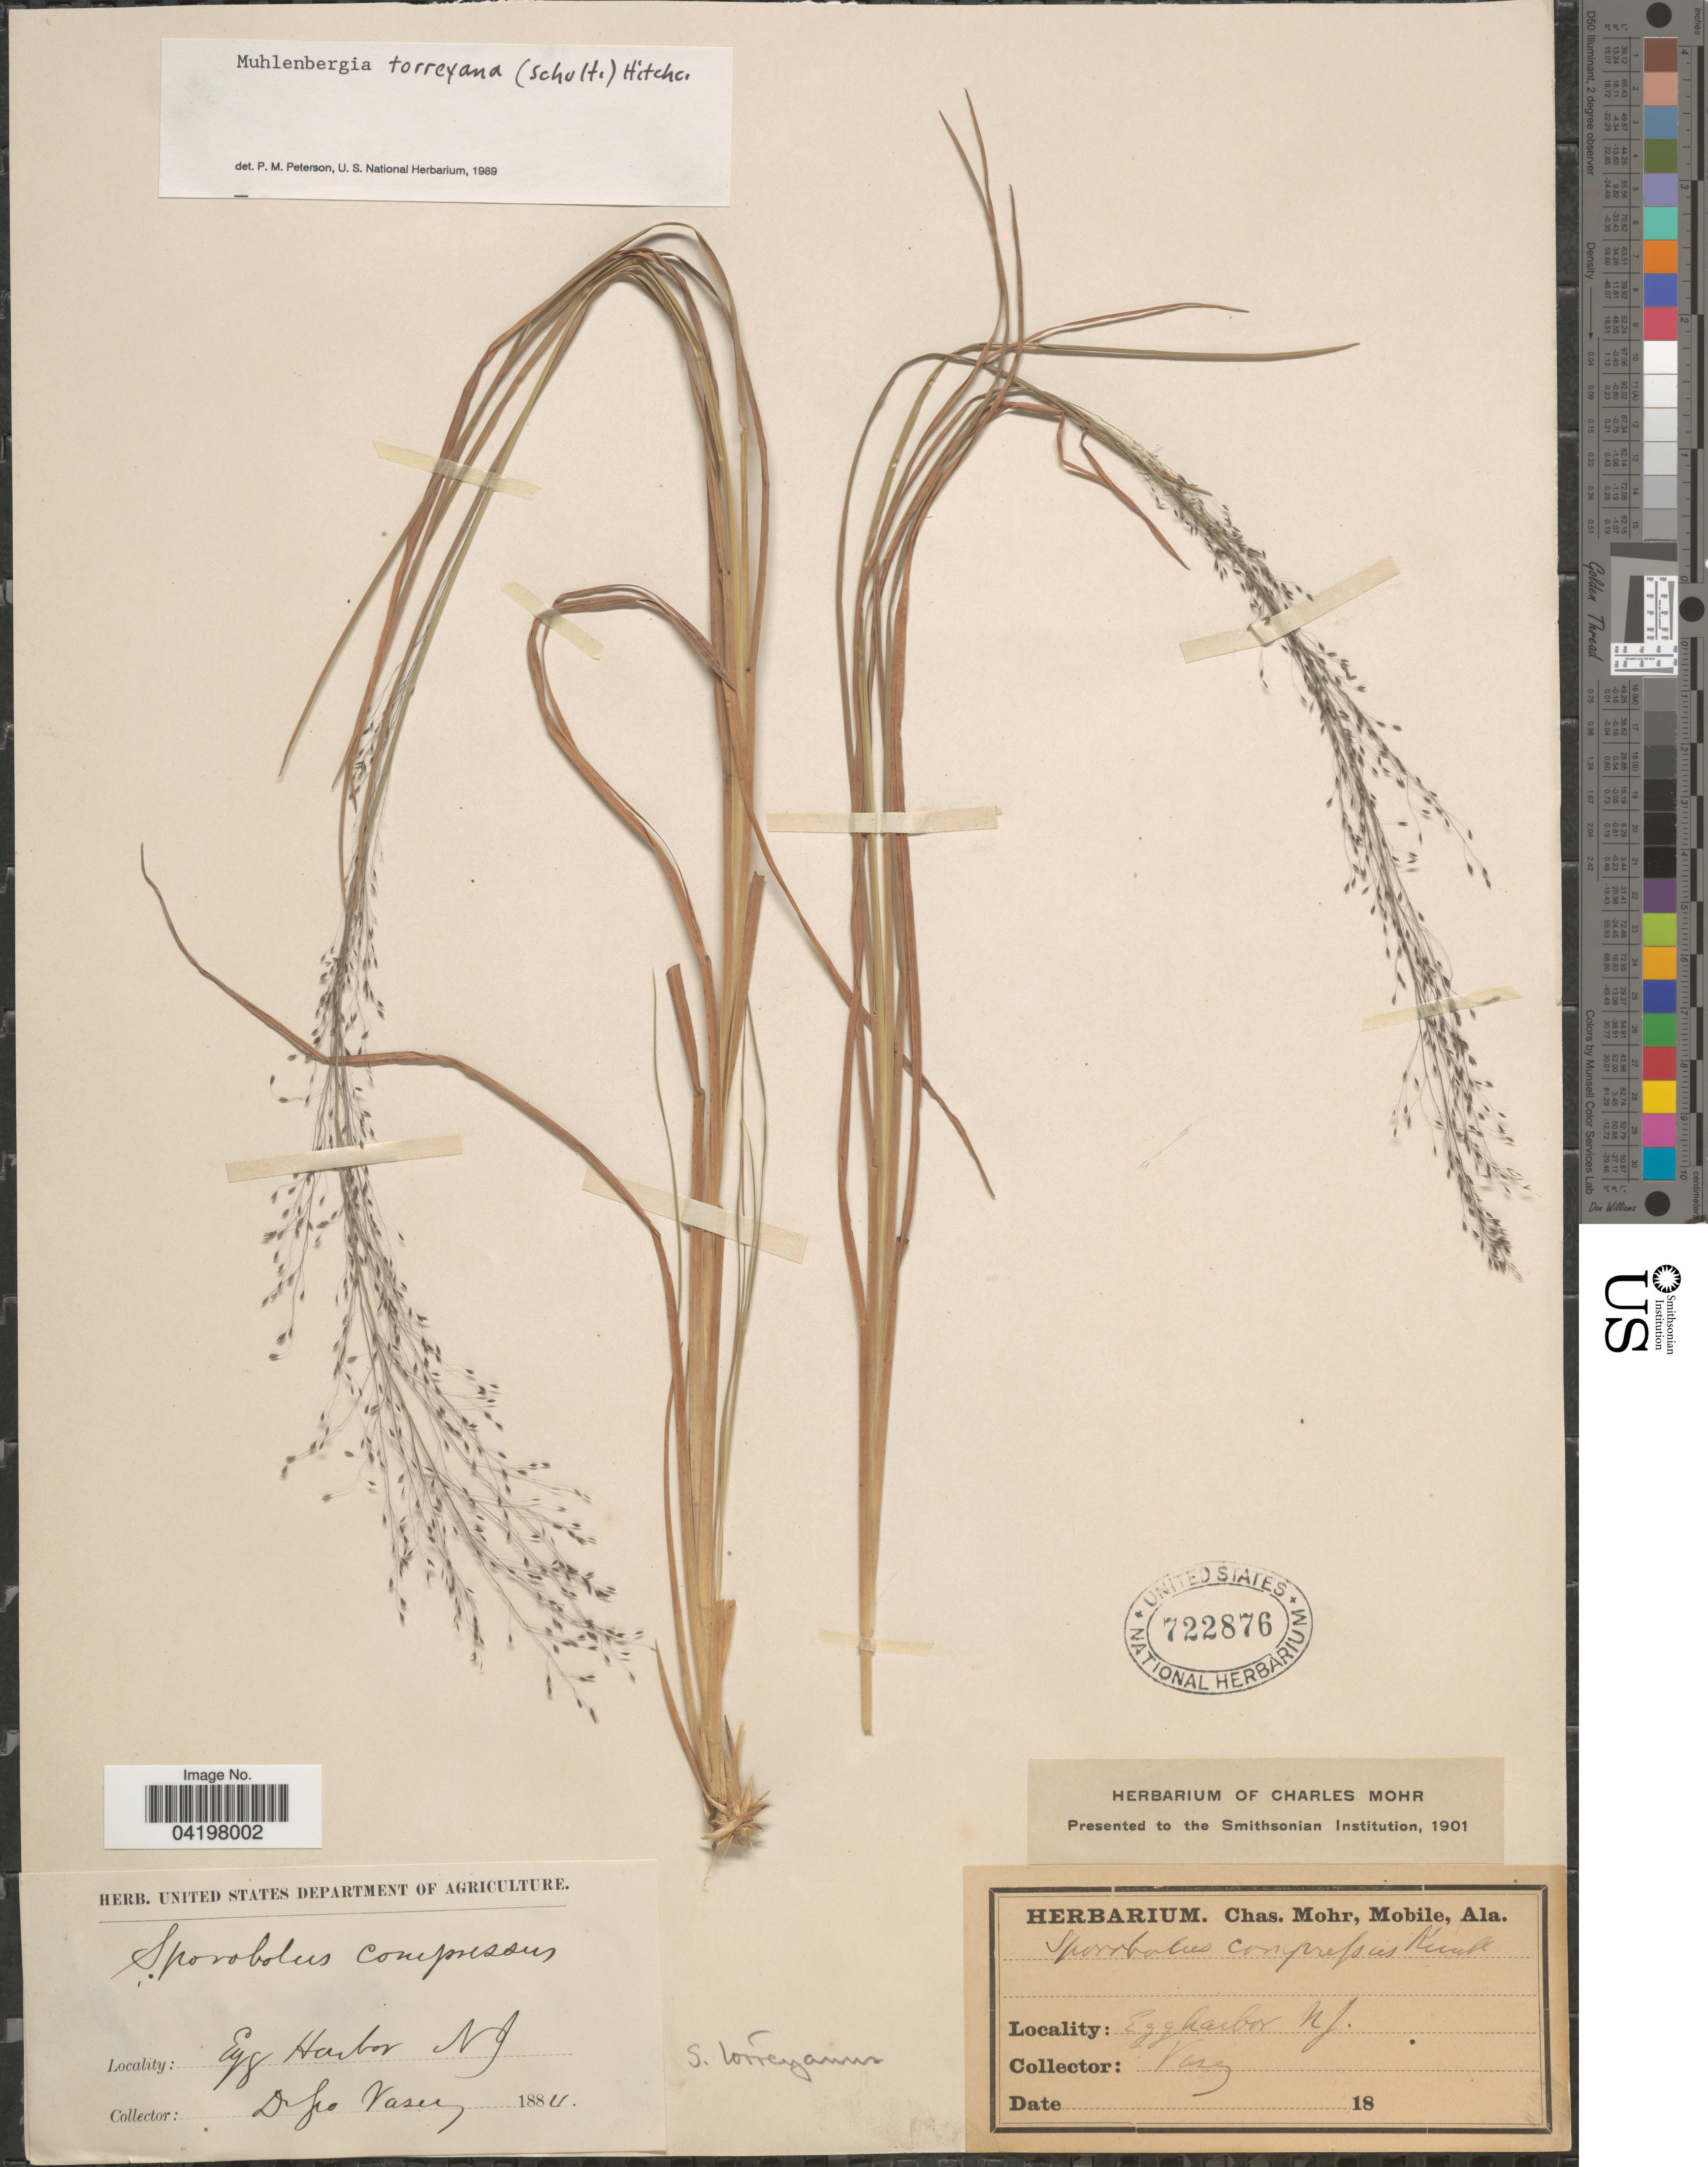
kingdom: Plantae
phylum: Tracheophyta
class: Liliopsida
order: Poales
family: Poaceae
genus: Muhlenbergia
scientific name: Muhlenbergia torreyana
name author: (Schult.) Hitchc.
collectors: G. Vasey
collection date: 1884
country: United States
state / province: New Jersey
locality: Egg Harbor.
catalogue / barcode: US 722876